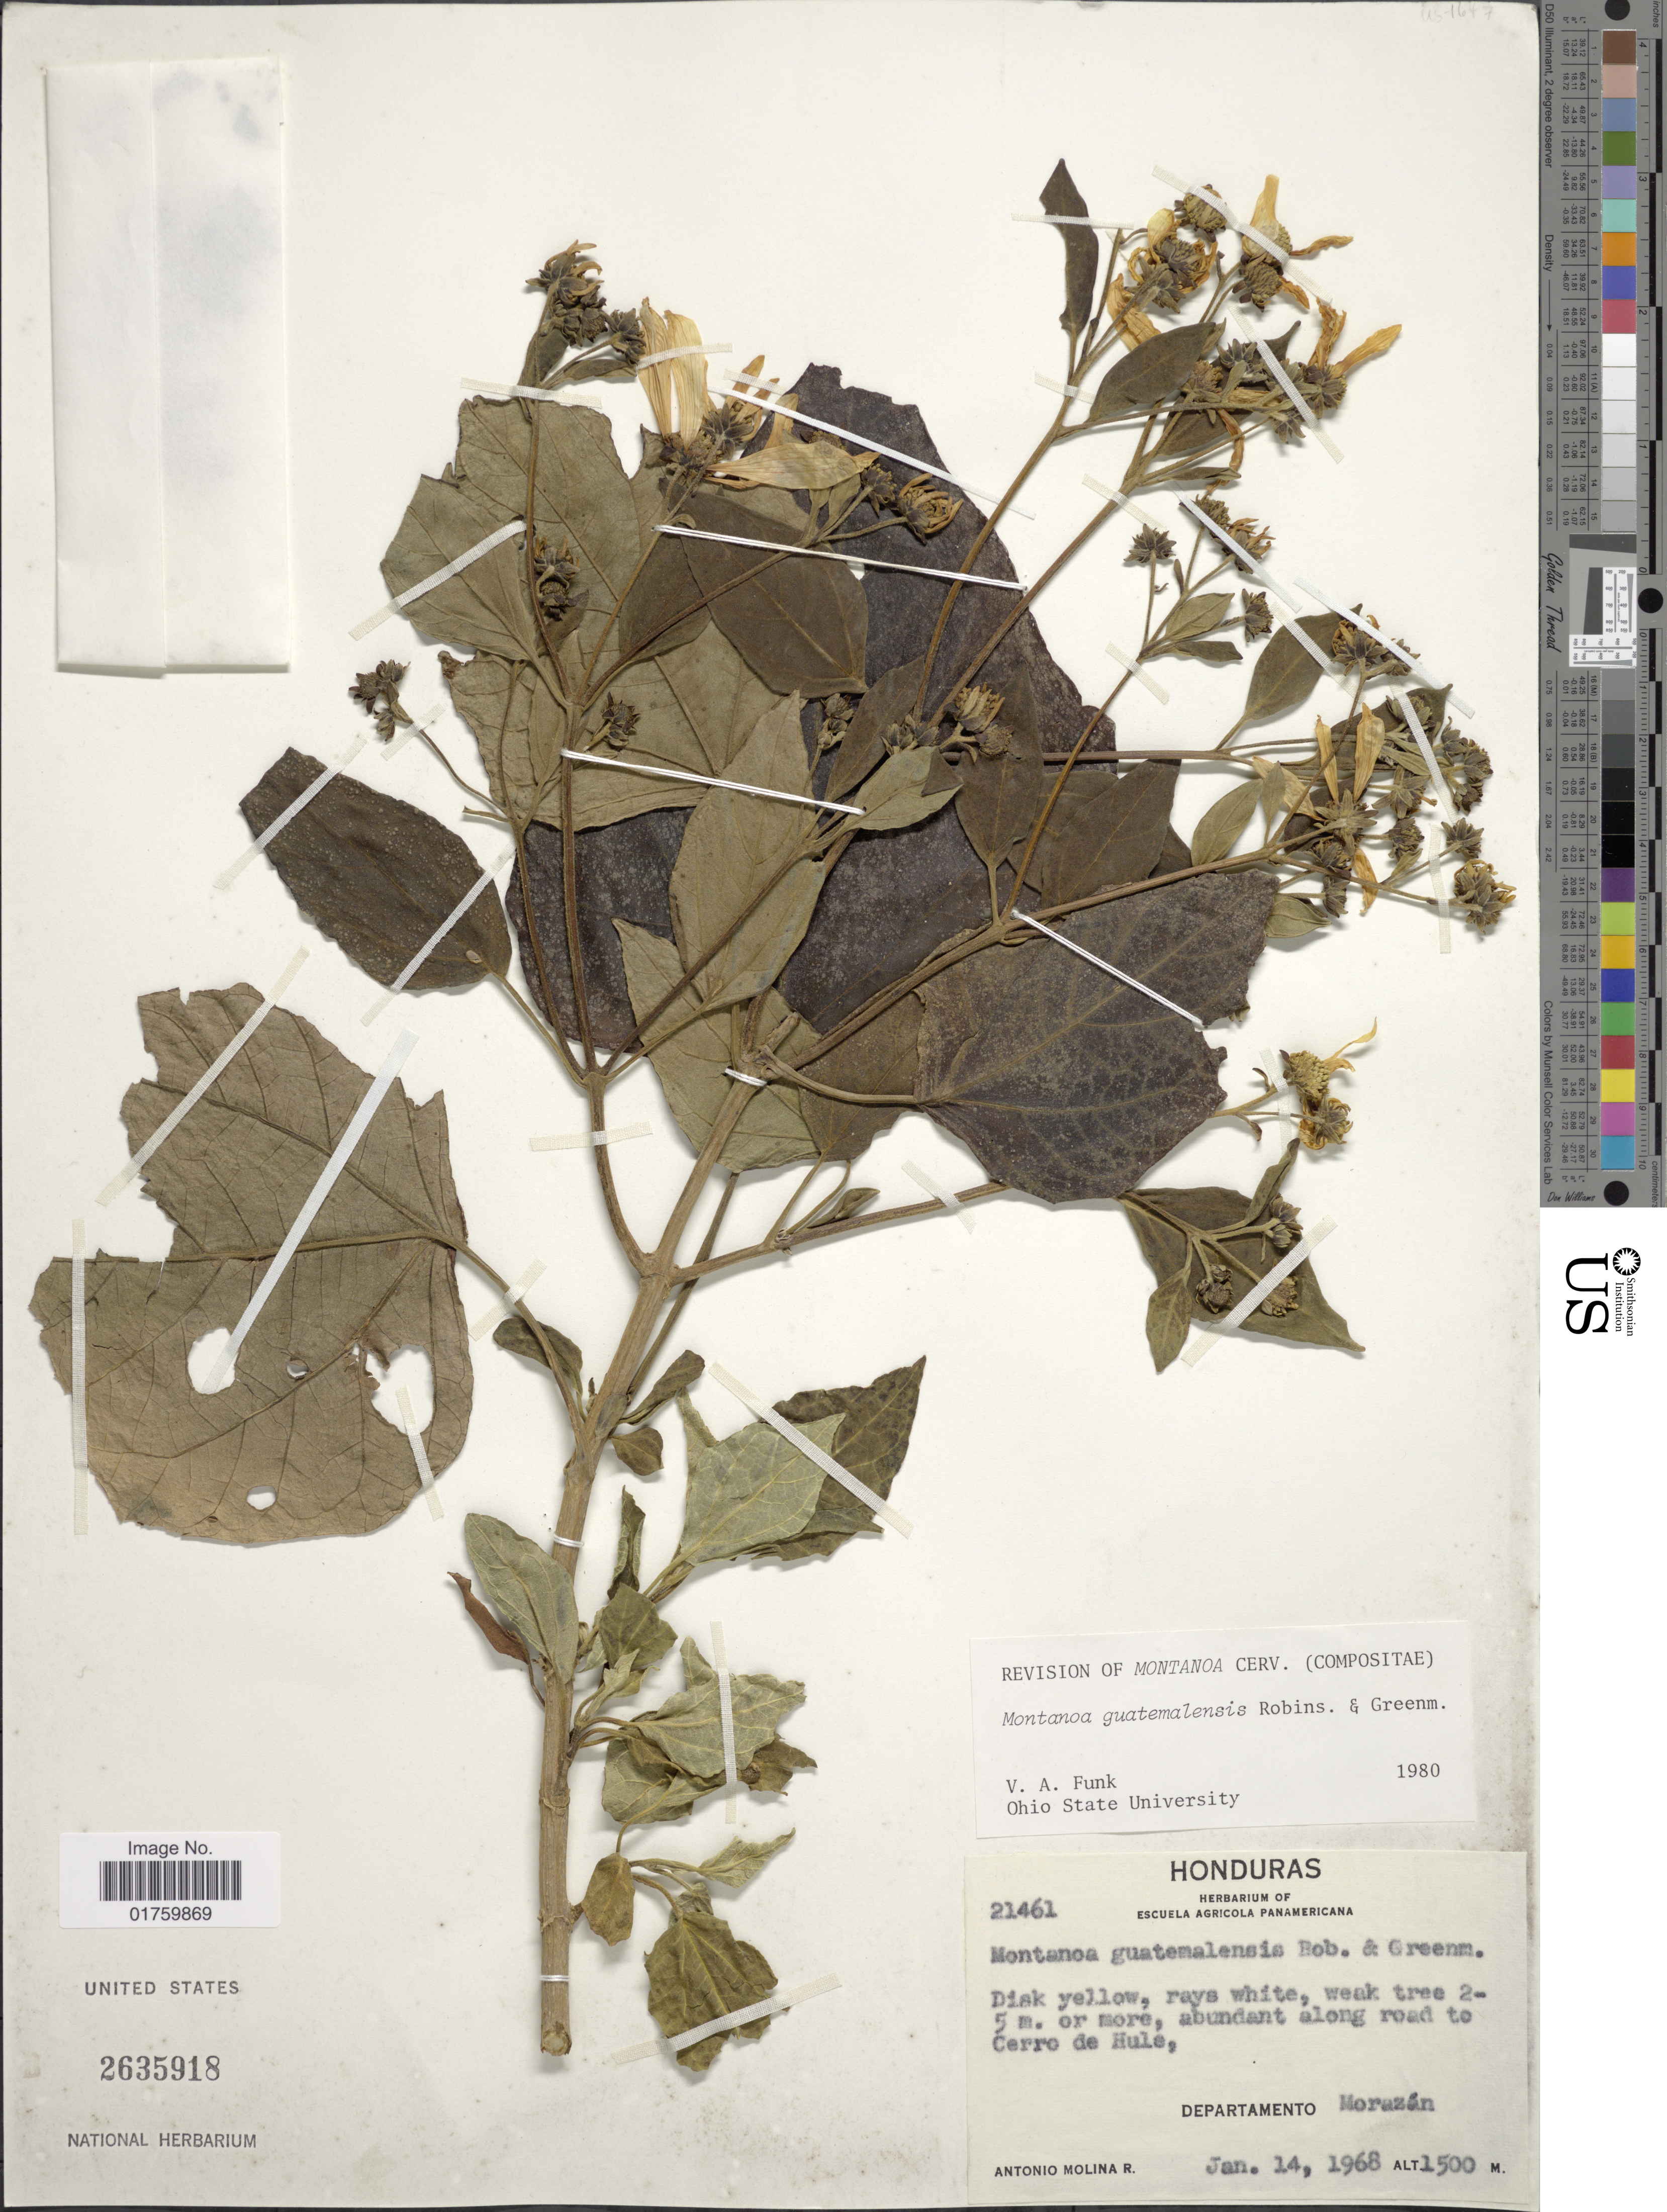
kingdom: Plantae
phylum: Tracheophyta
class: Magnoliopsida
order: Asterales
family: Asteraceae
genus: Montanoa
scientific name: Montanoa guatemalensis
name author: B.L. Rob. & Greenm.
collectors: A. Molina R.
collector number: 21461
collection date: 1968-01-14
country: Honduras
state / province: Fco. Morazán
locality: Abundant along road to Cerro de Hule.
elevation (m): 1500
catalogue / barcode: US 2635918